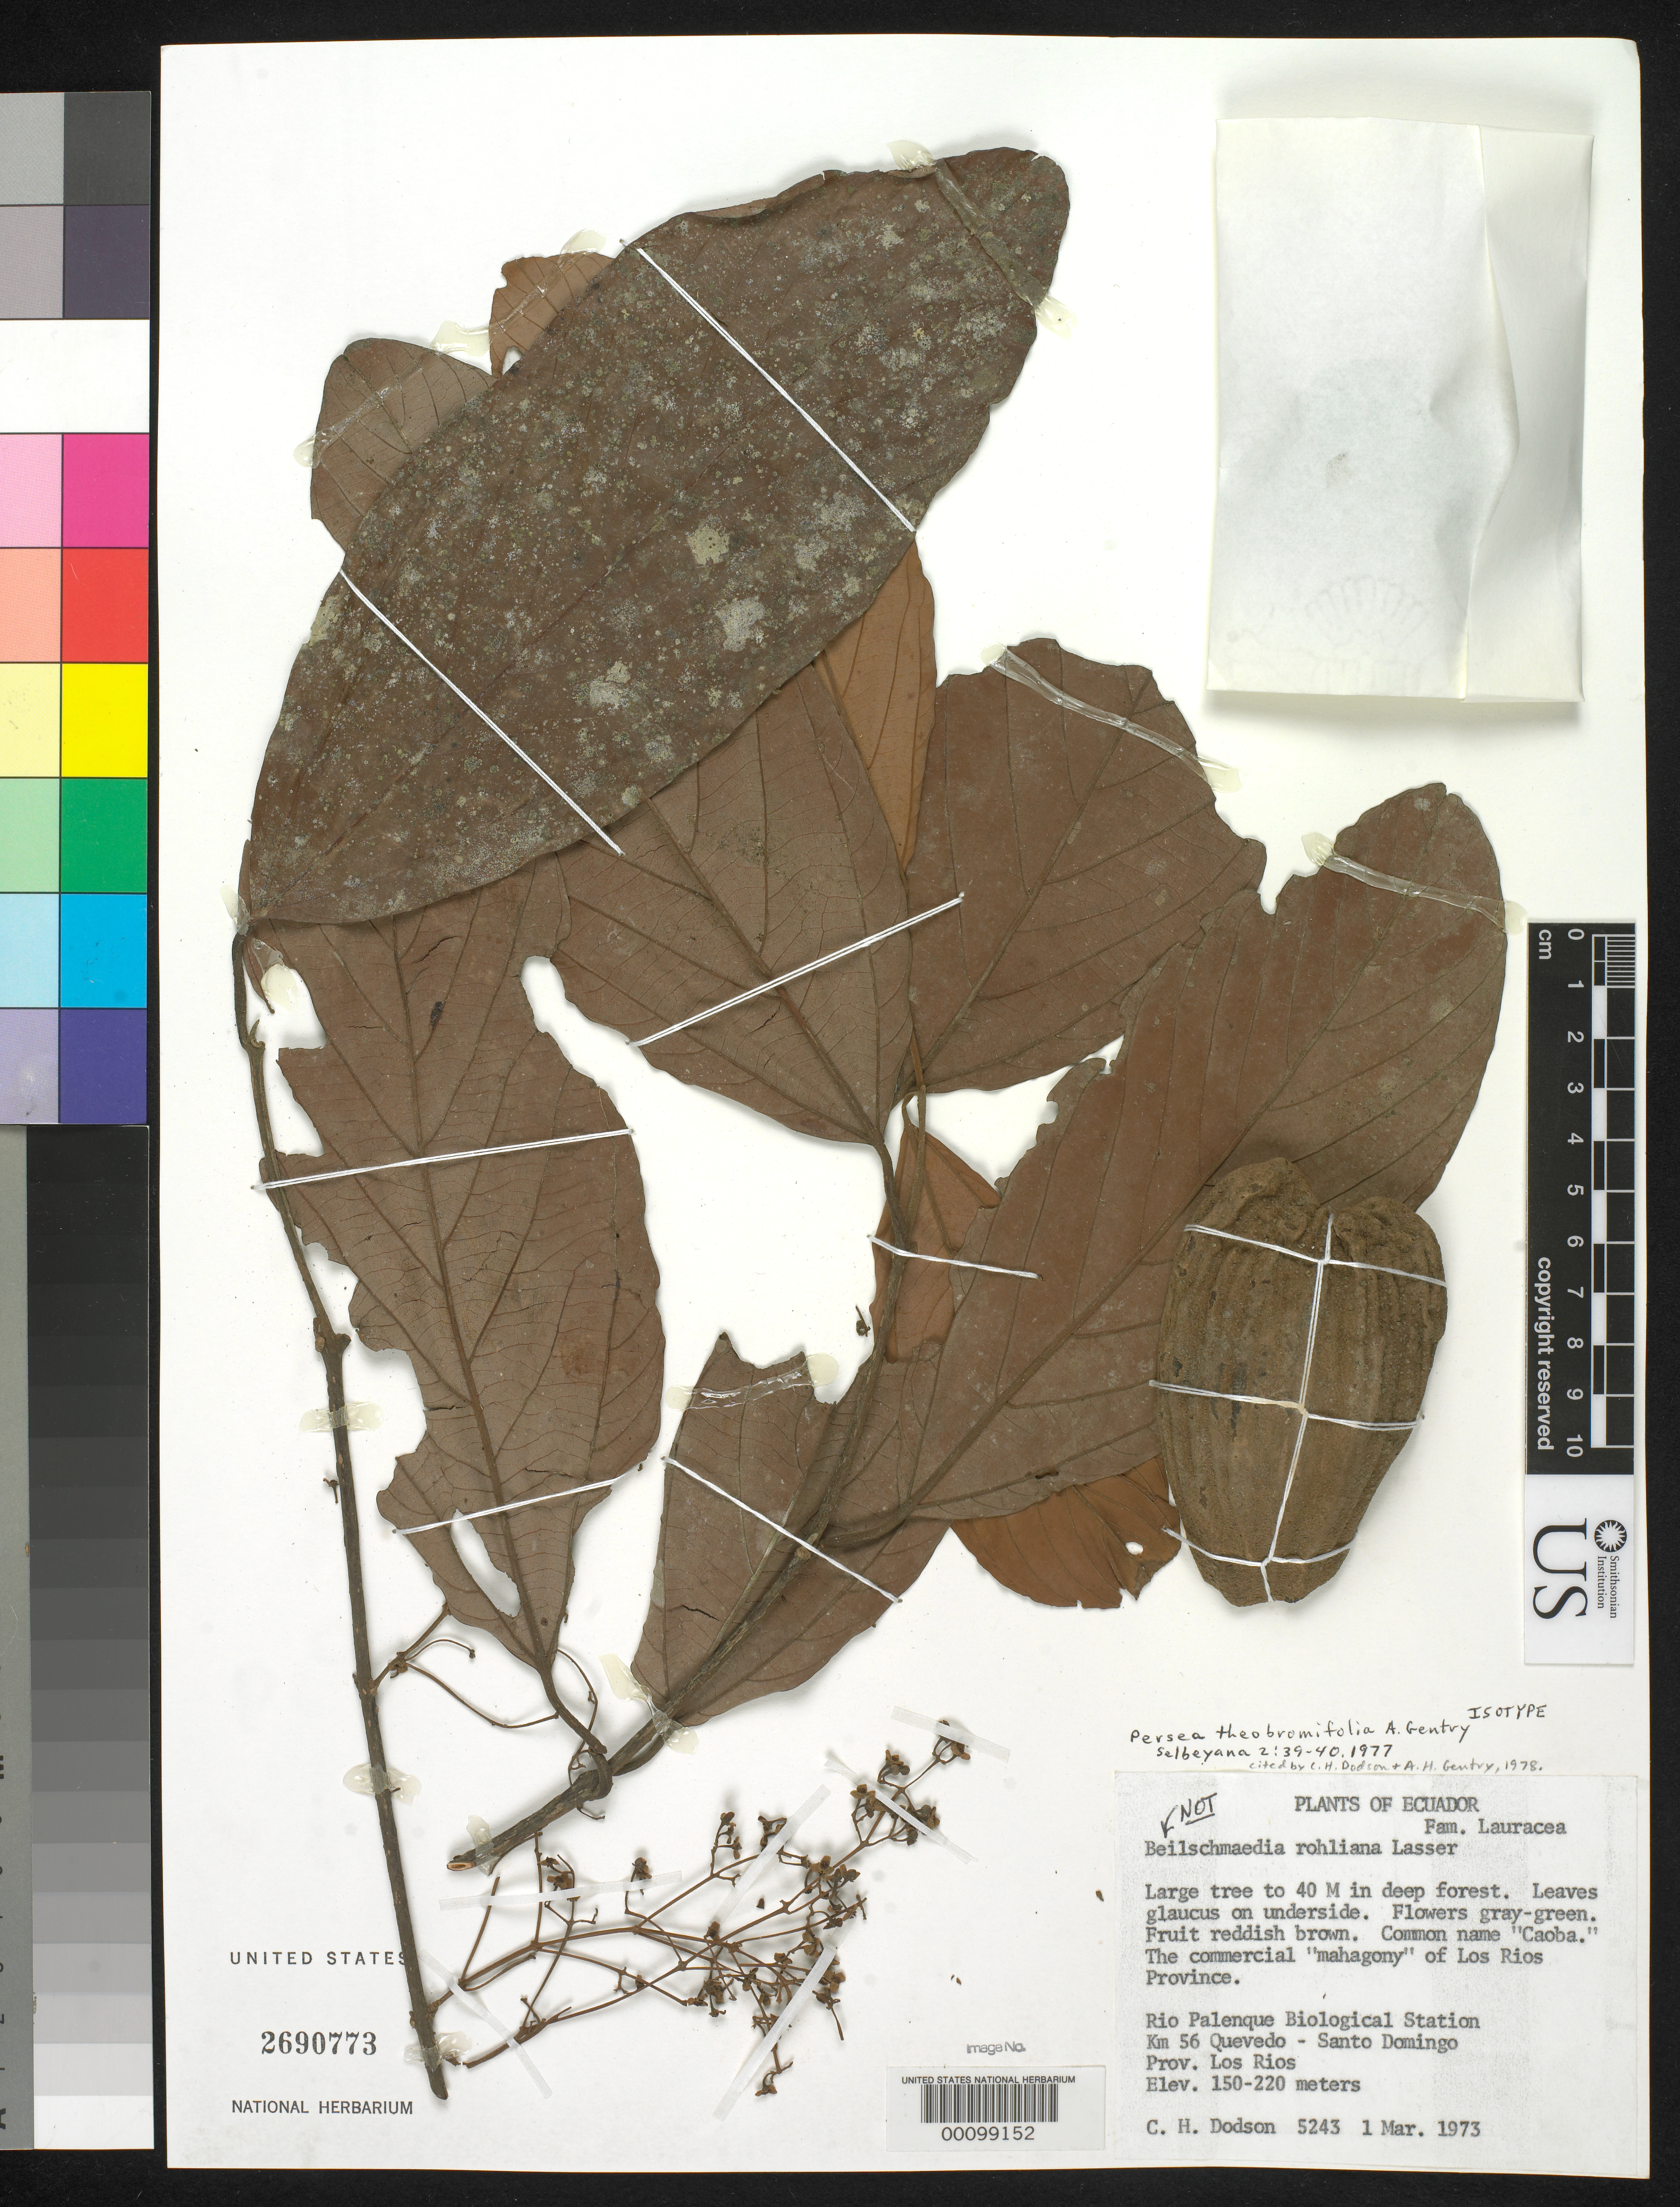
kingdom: Plantae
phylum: Tracheophyta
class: Magnoliopsida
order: Laurales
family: Lauraceae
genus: Persea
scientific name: Persea theobromifolia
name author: A.H. Gentry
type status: Isotype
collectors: C. H. Dodson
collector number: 5243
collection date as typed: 01 Mar 1973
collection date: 1973-03-01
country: Ecuador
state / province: Los Ríos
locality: Quevedo-Santo Domingo.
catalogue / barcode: US 2690773